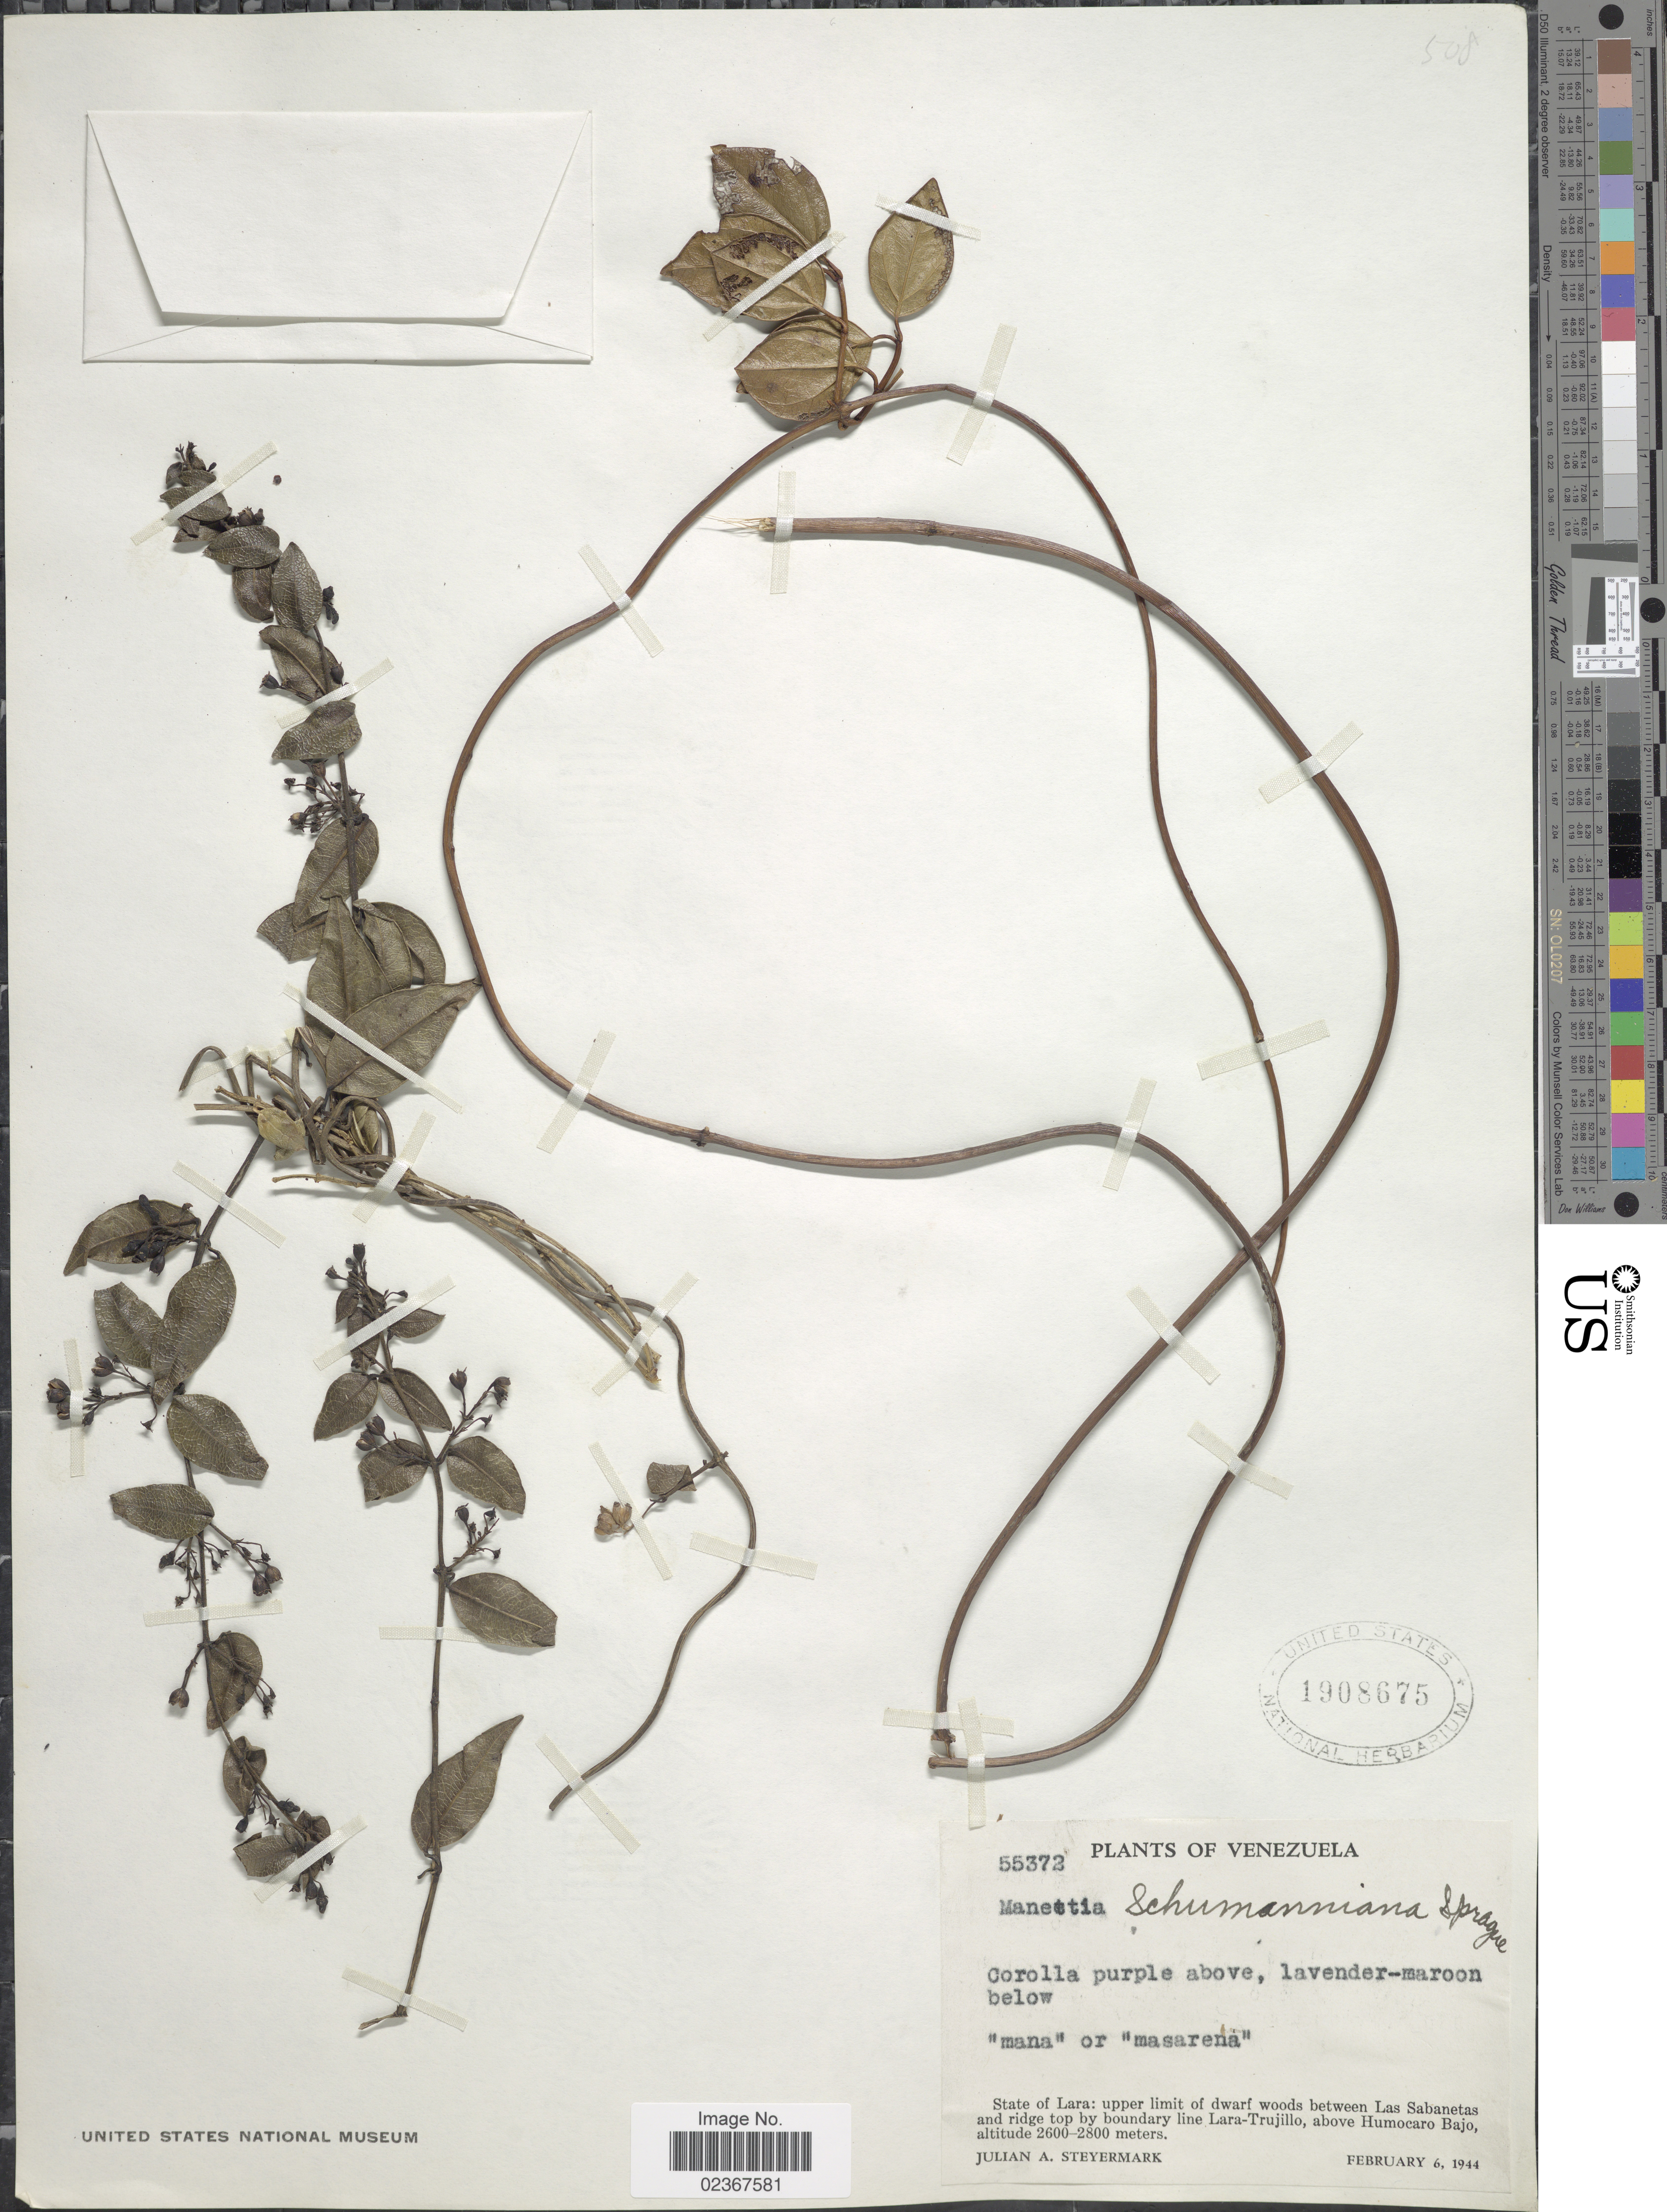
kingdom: Plantae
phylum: Tracheophyta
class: Magnoliopsida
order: Gentianales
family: Rubiaceae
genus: Manettia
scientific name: Manettia schumanniana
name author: Sprague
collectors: J. Steyermark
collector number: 55372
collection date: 1944-02-06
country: Venezuela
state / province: Lara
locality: Upper limit of dwarf woods between Las Sabanetas and ridge top by boundary line Lara-Trujilo, above Humocaro Bajo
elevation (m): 2600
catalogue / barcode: US 1908675